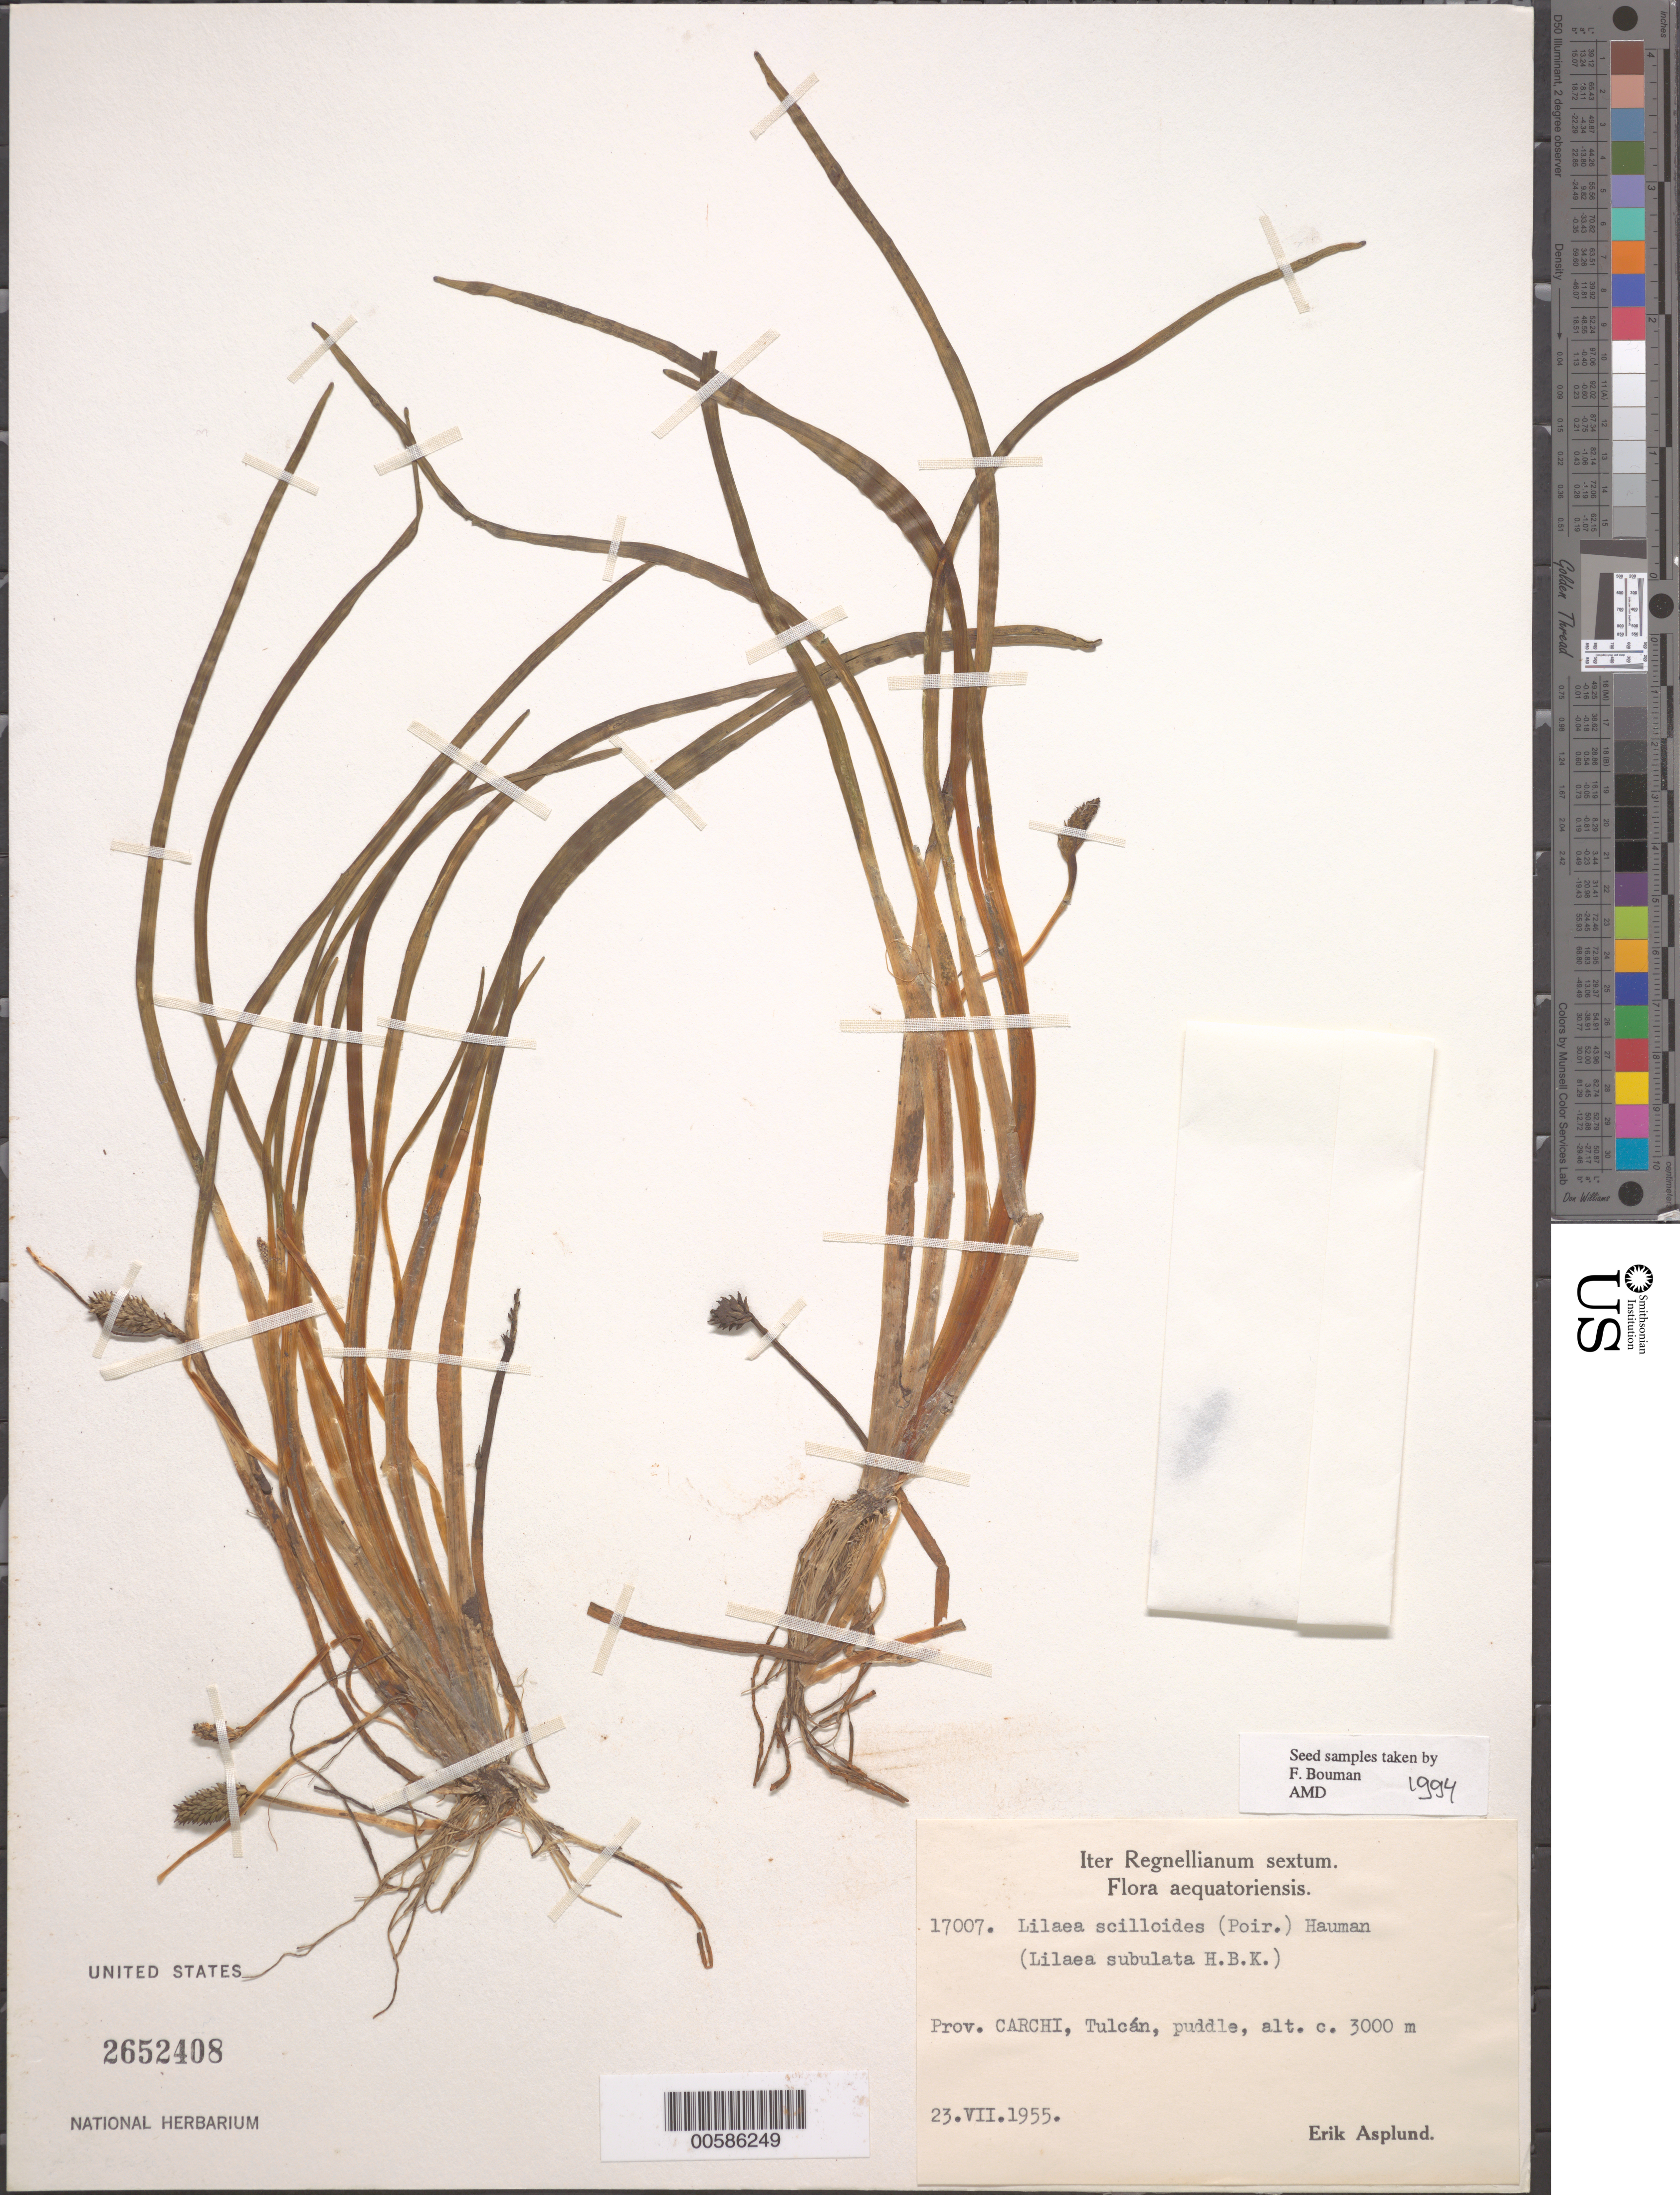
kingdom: Plantae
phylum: Tracheophyta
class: Liliopsida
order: Alismatales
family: Juncaginaceae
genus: Triglochin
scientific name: Triglochin scilloides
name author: (Poir.) Mering & Kadereit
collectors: E. Asplund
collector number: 17007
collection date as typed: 23 Jul 1955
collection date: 1955-07-23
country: Ecuador (?)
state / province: Carchi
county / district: Tulcán ?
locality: Tulcan. [Country could also be Colombia (Nariño Province).]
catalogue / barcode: US 2652408